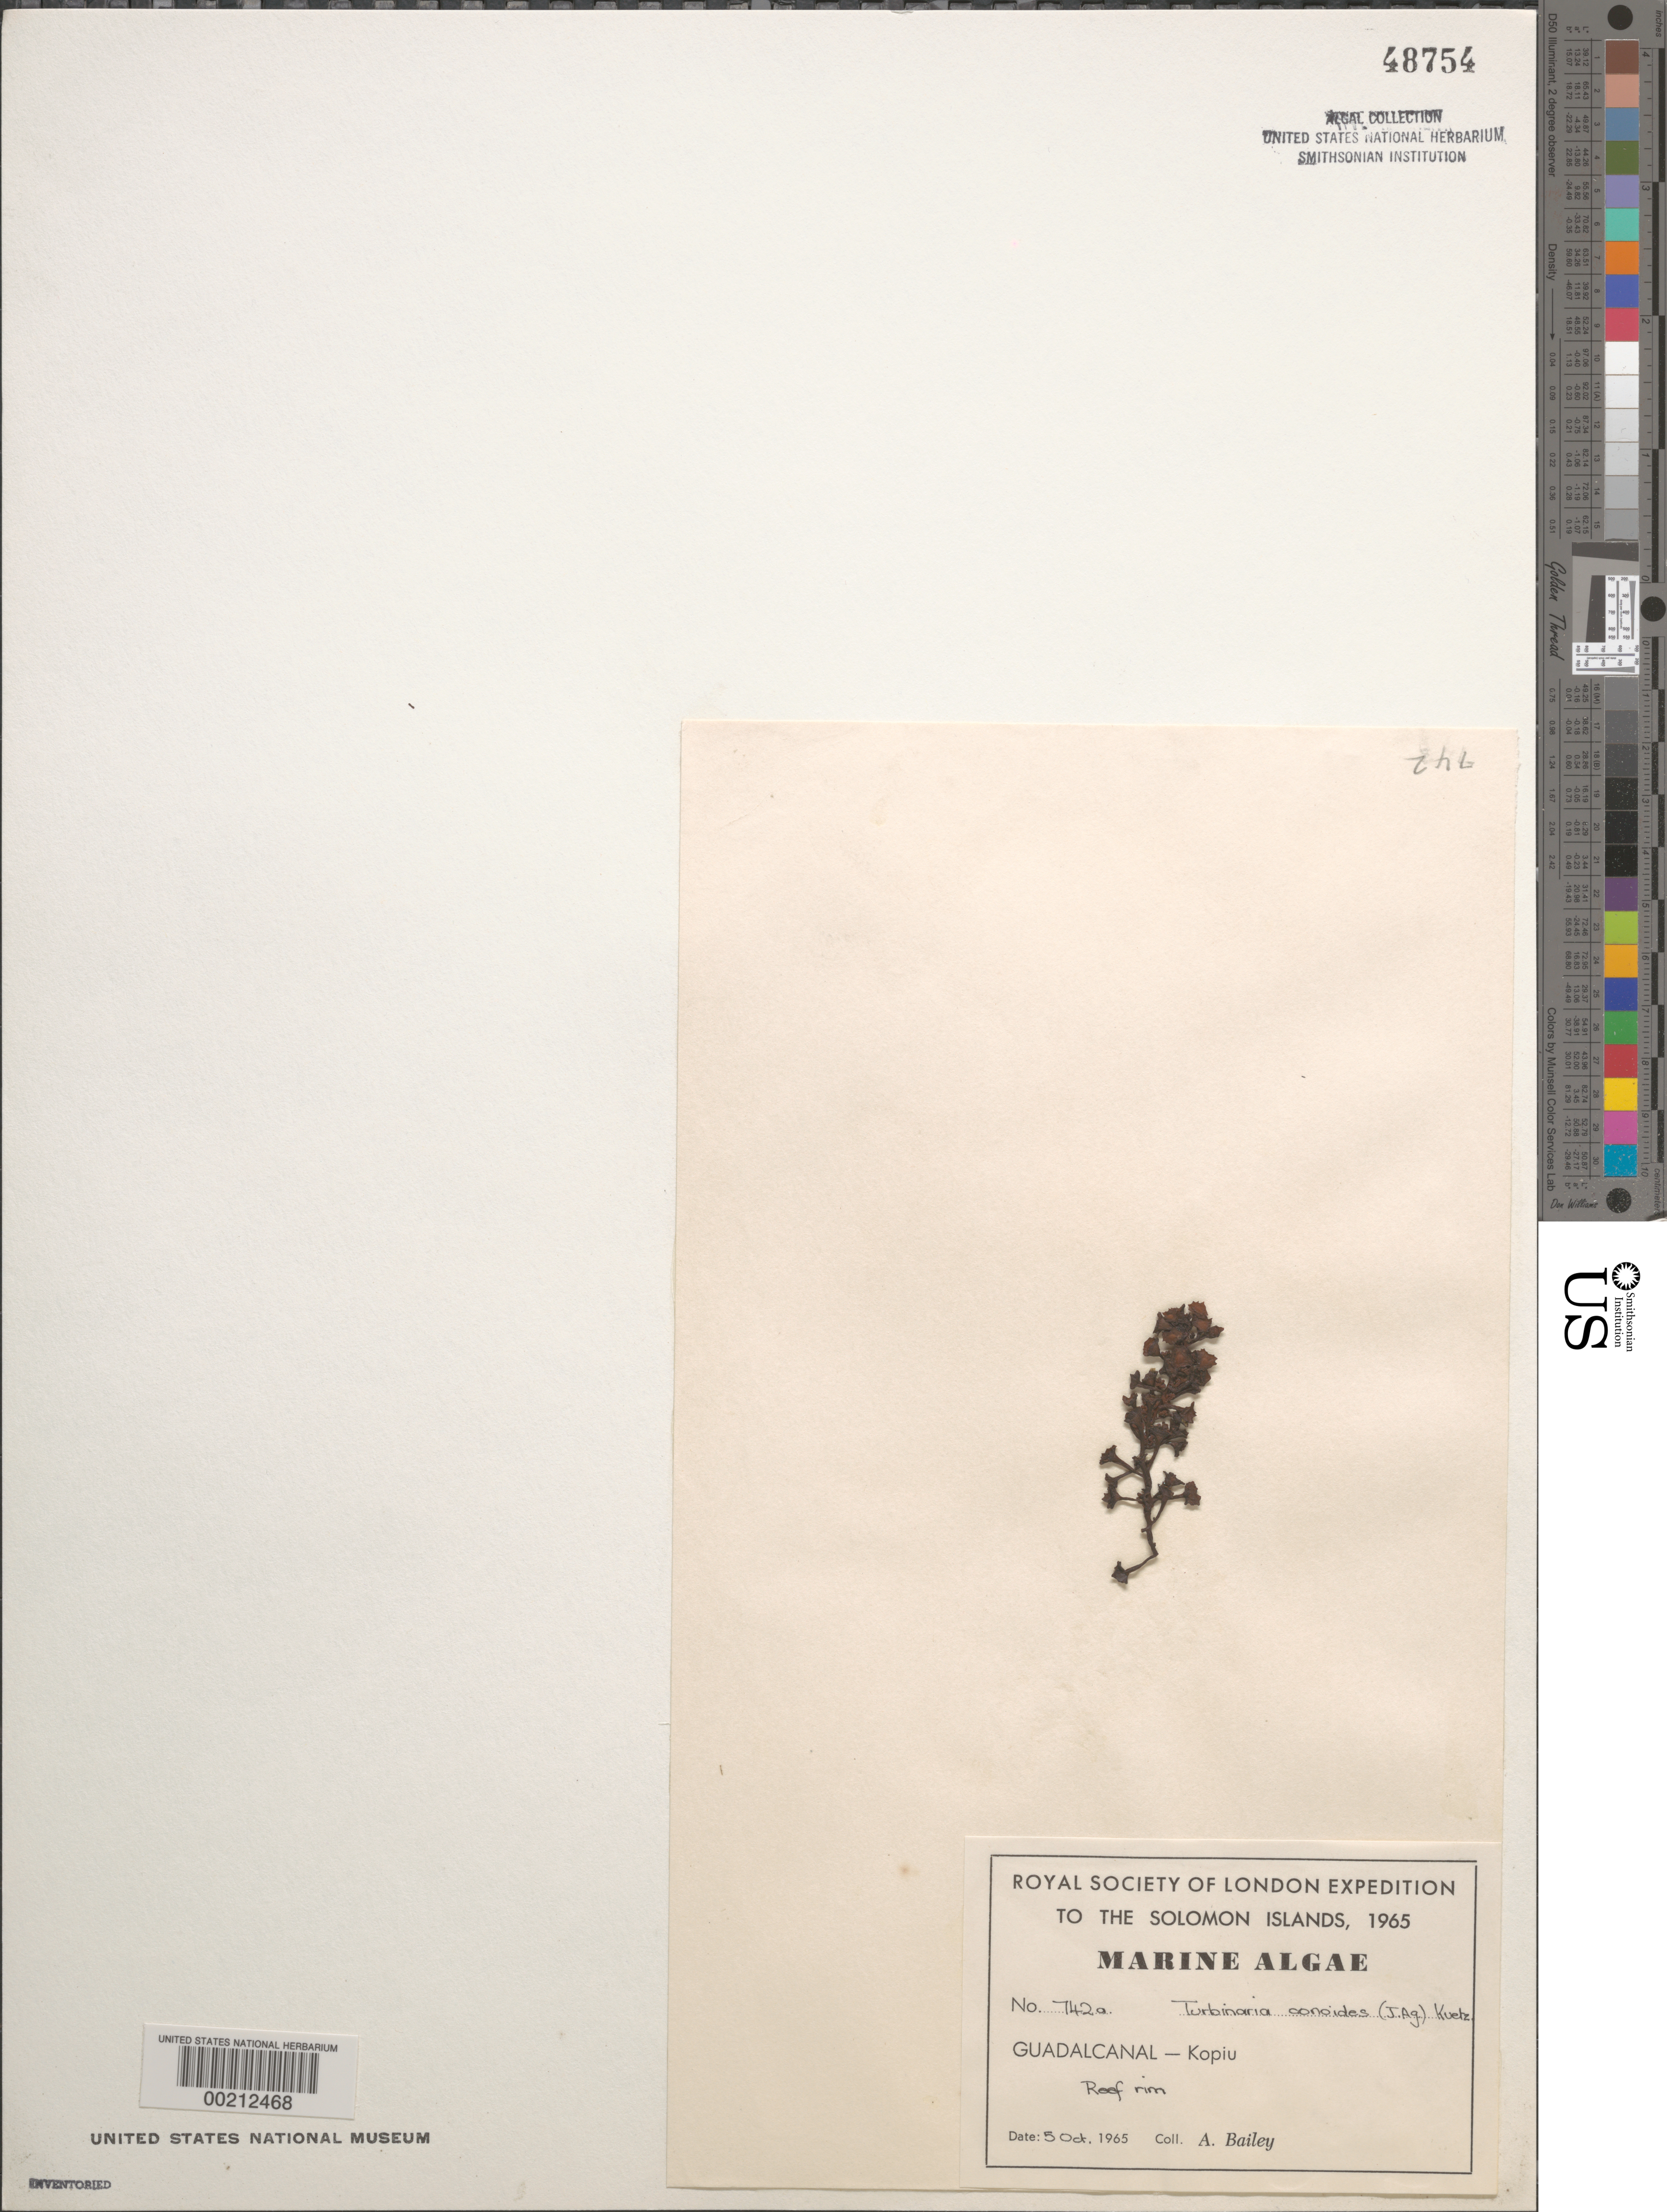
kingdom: Chromista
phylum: Ochrophyta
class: Phaeophyceae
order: Fucales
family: Sargassaceae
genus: Turbinaria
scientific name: Turbinaria conoides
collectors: A. Bailey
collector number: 742a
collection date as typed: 05 Oct 1965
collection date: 1965-10-05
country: Solomon Islands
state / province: Guadalcanal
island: Guadalcanal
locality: Kopiu (town)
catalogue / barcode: US 48754